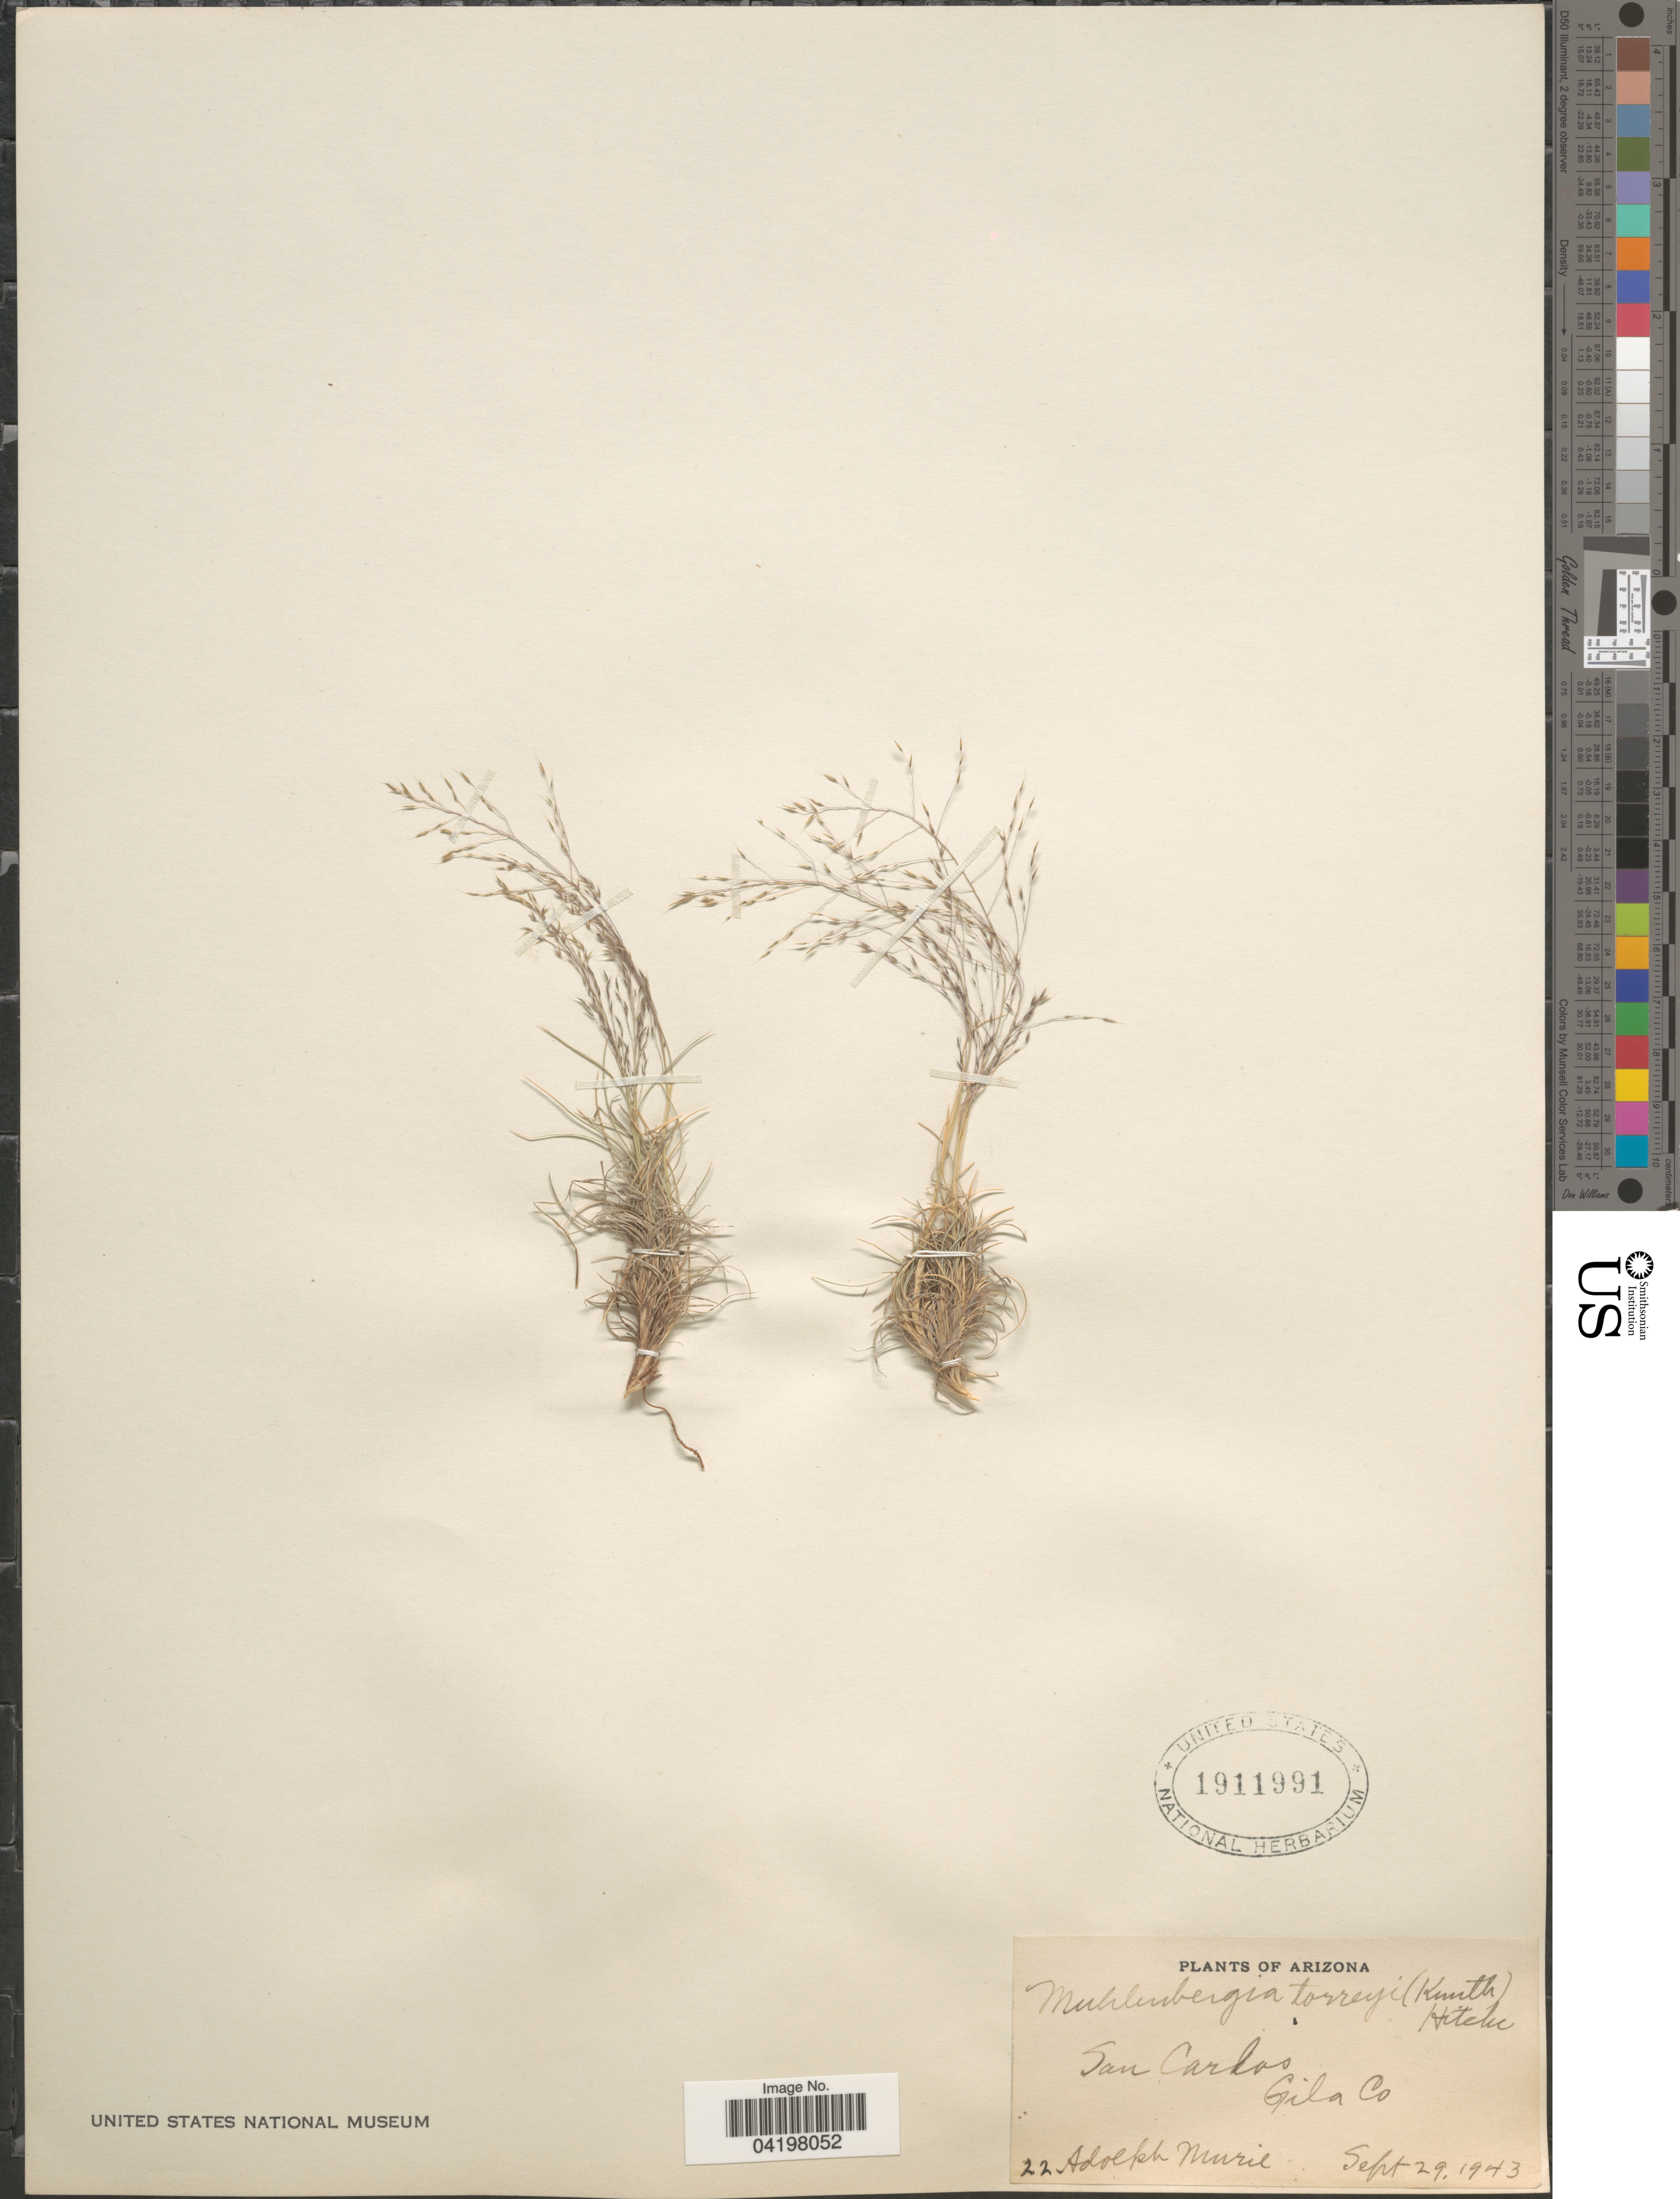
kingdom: Plantae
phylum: Tracheophyta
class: Liliopsida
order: Poales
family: Poaceae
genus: Muhlenbergia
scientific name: Muhlenbergia torreyi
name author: (Kunth) Hitchc. ex Bush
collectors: A. Murie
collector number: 22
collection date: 1943-09-29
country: United States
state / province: Arizona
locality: San Carlos. Gila Co.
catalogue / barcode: US 1911991